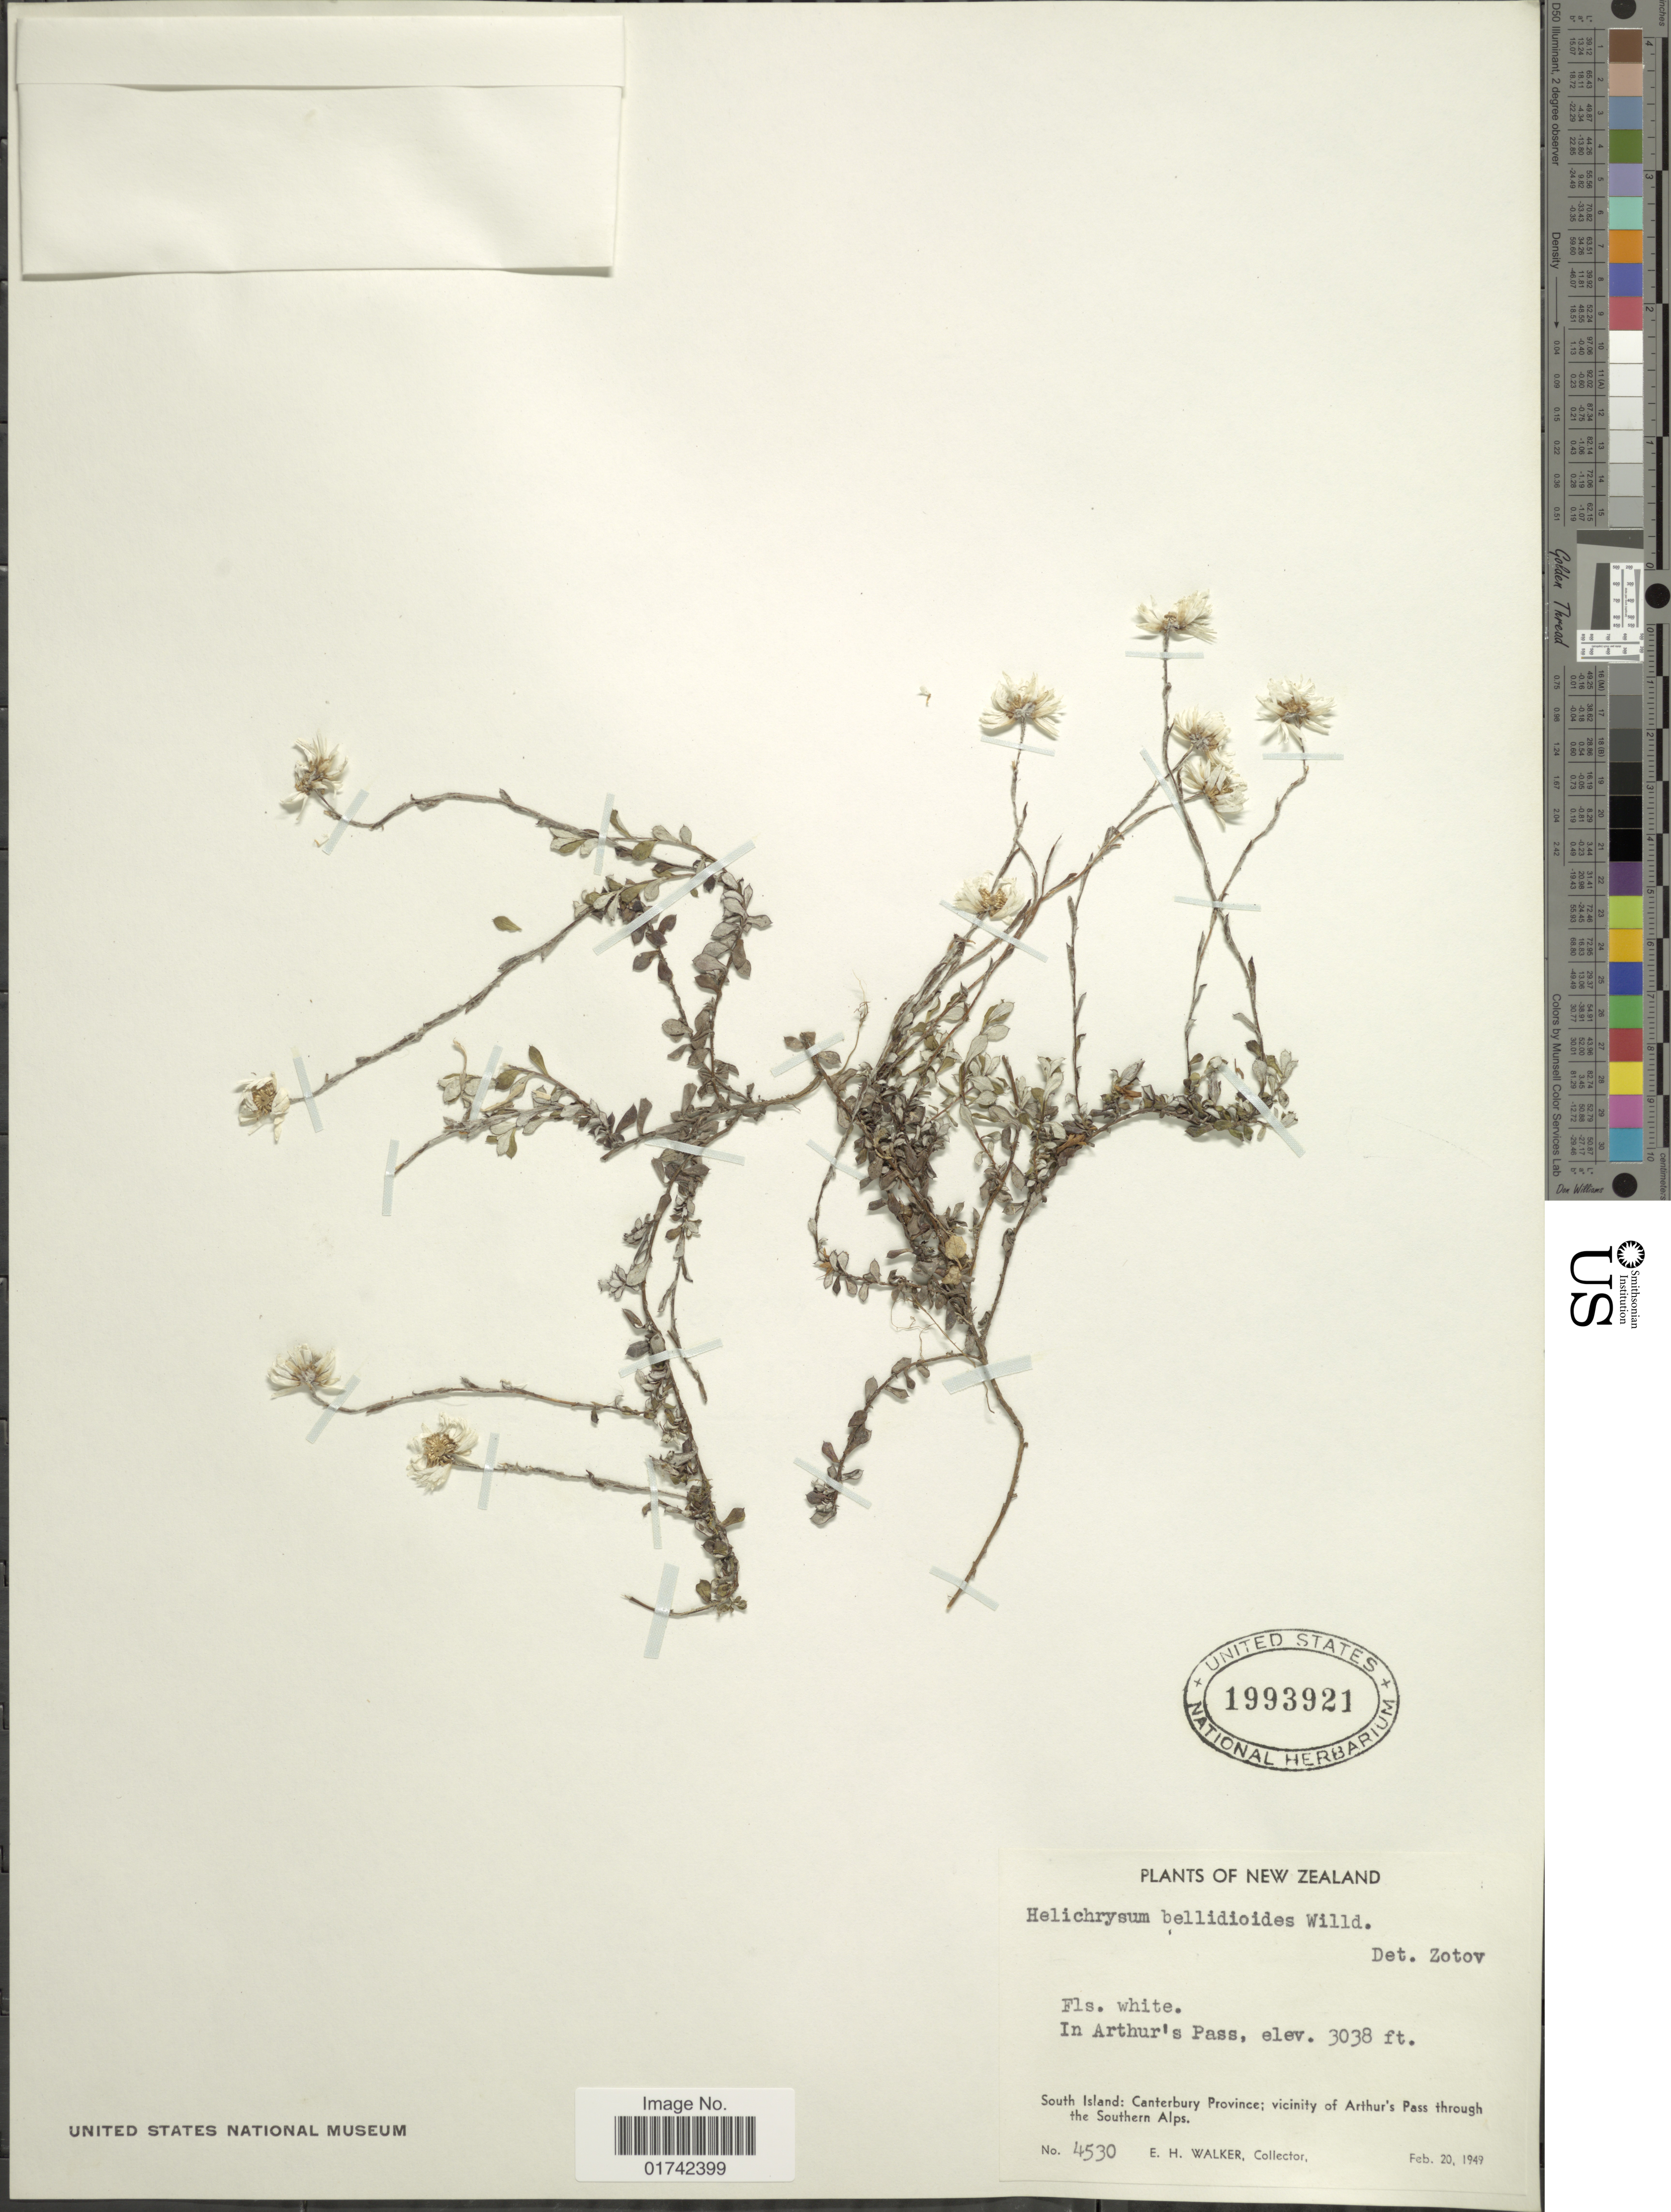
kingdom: Plantae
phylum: Tracheophyta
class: Magnoliopsida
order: Asterales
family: Asteraceae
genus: Helichrysum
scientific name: Helichrysum bellidioides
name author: A. Cunn.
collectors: E. H. Walker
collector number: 4530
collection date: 1949-02-20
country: New Zealand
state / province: Canterbury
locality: In Arthur's Pass, South Island, vicinity of Arthur's Pass through the Southern Alps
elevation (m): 926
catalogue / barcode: US 1993921